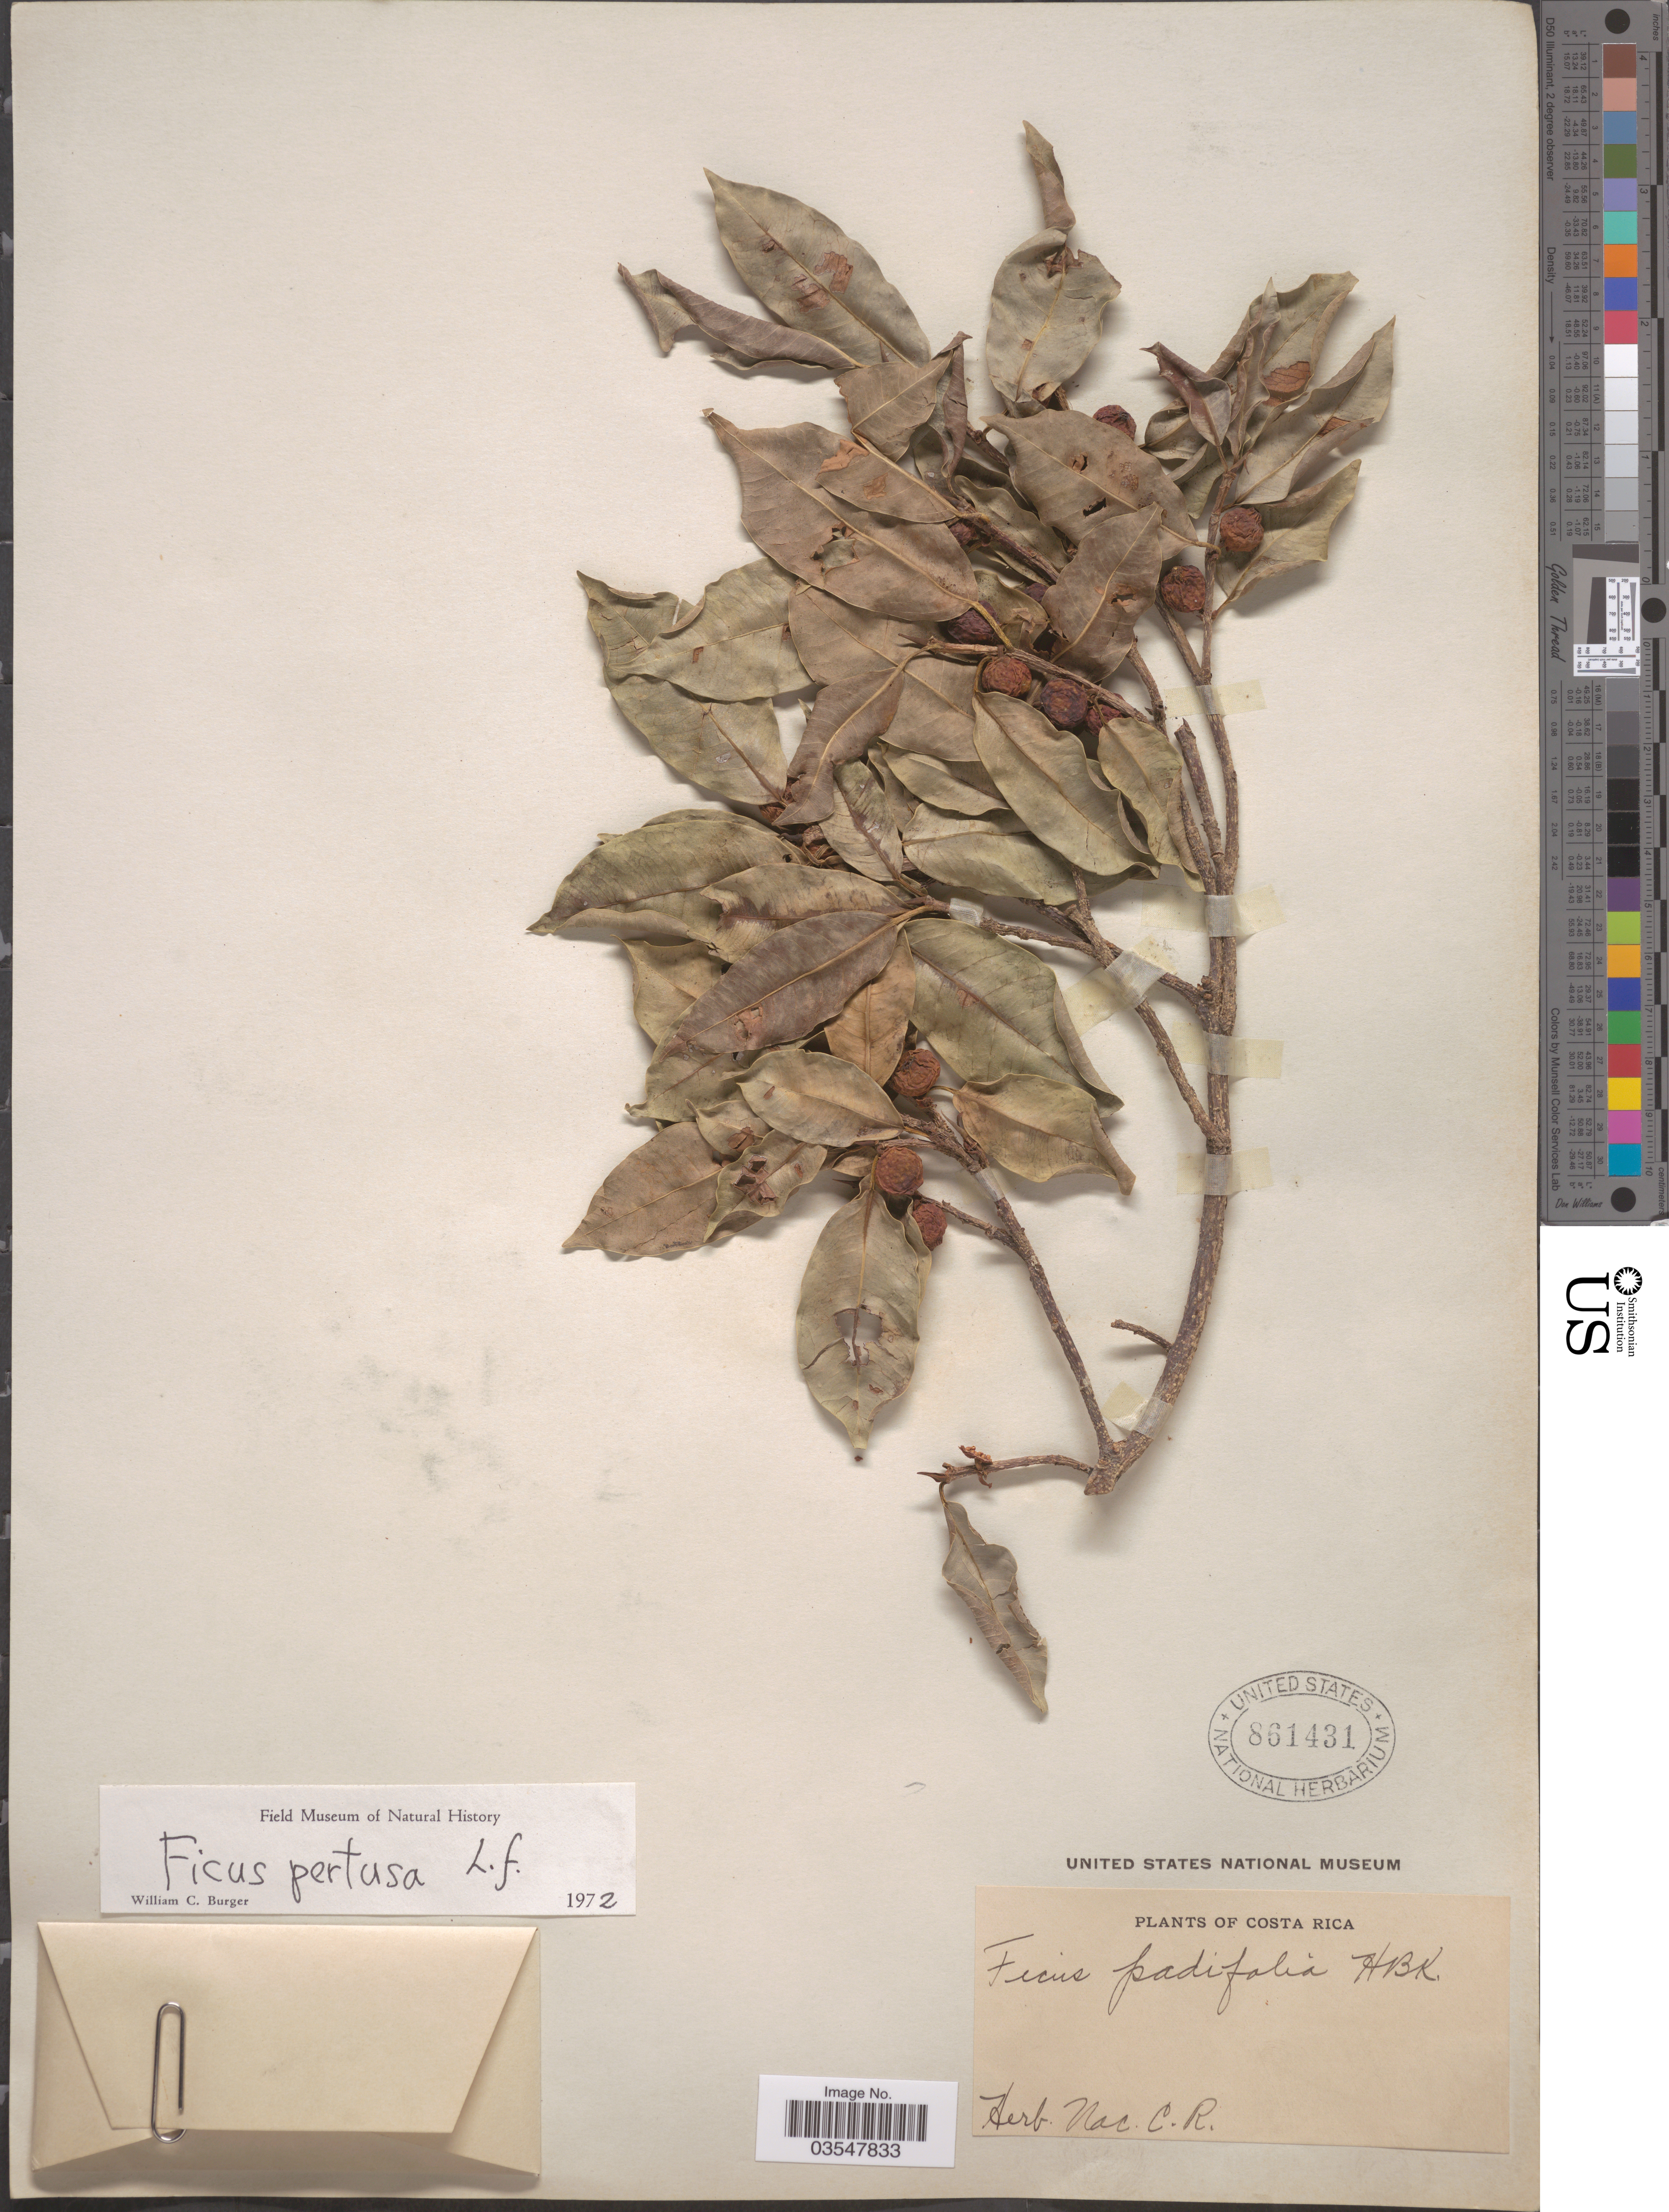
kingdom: Plantae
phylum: Tracheophyta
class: Magnoliopsida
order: Rosales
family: Moraceae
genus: Ficus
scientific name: Ficus pertusa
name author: L. f.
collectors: Museo Nacional de Costa Rica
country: Costa Rica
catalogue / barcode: US 861431